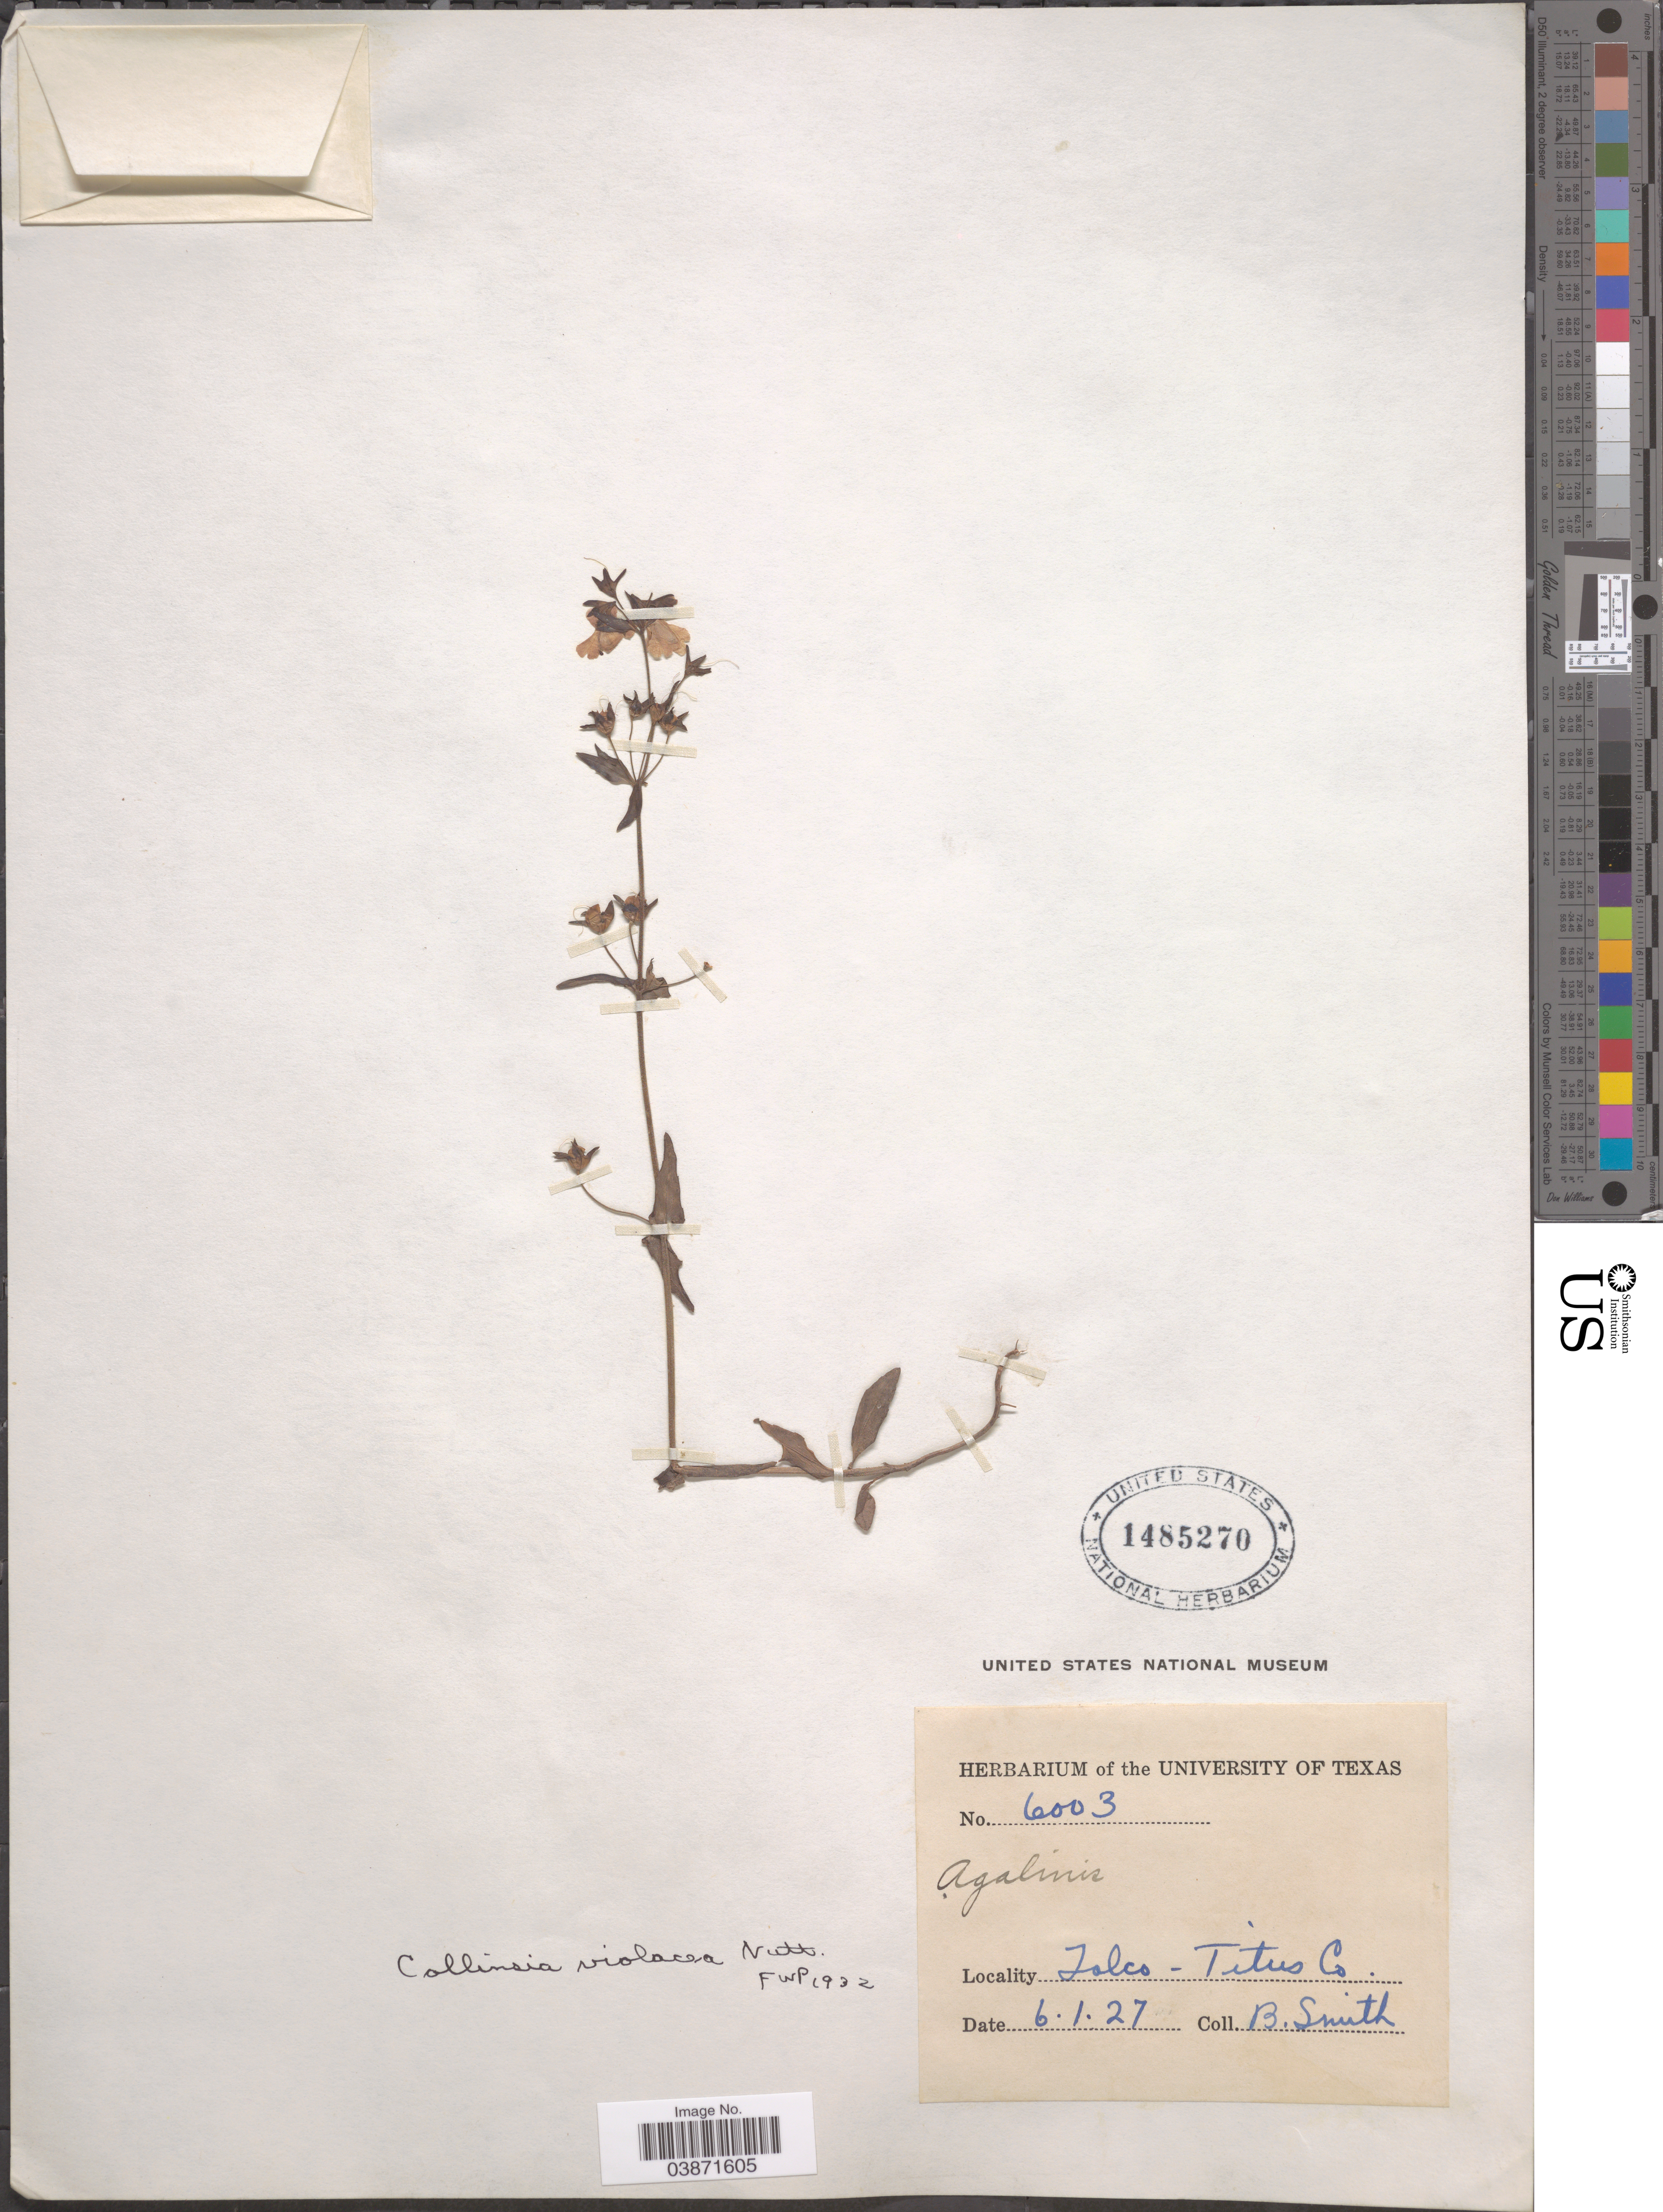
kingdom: Plantae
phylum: Tracheophyta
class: Magnoliopsida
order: Lamiales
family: Plantaginaceae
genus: Collinsia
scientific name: Collinsia violacea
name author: Nutt.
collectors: B. D. Smith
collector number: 6003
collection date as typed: Transcribed d/m/y: 1/6/27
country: United States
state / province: Texas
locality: Jolco-Titus Co.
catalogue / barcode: US 1485270